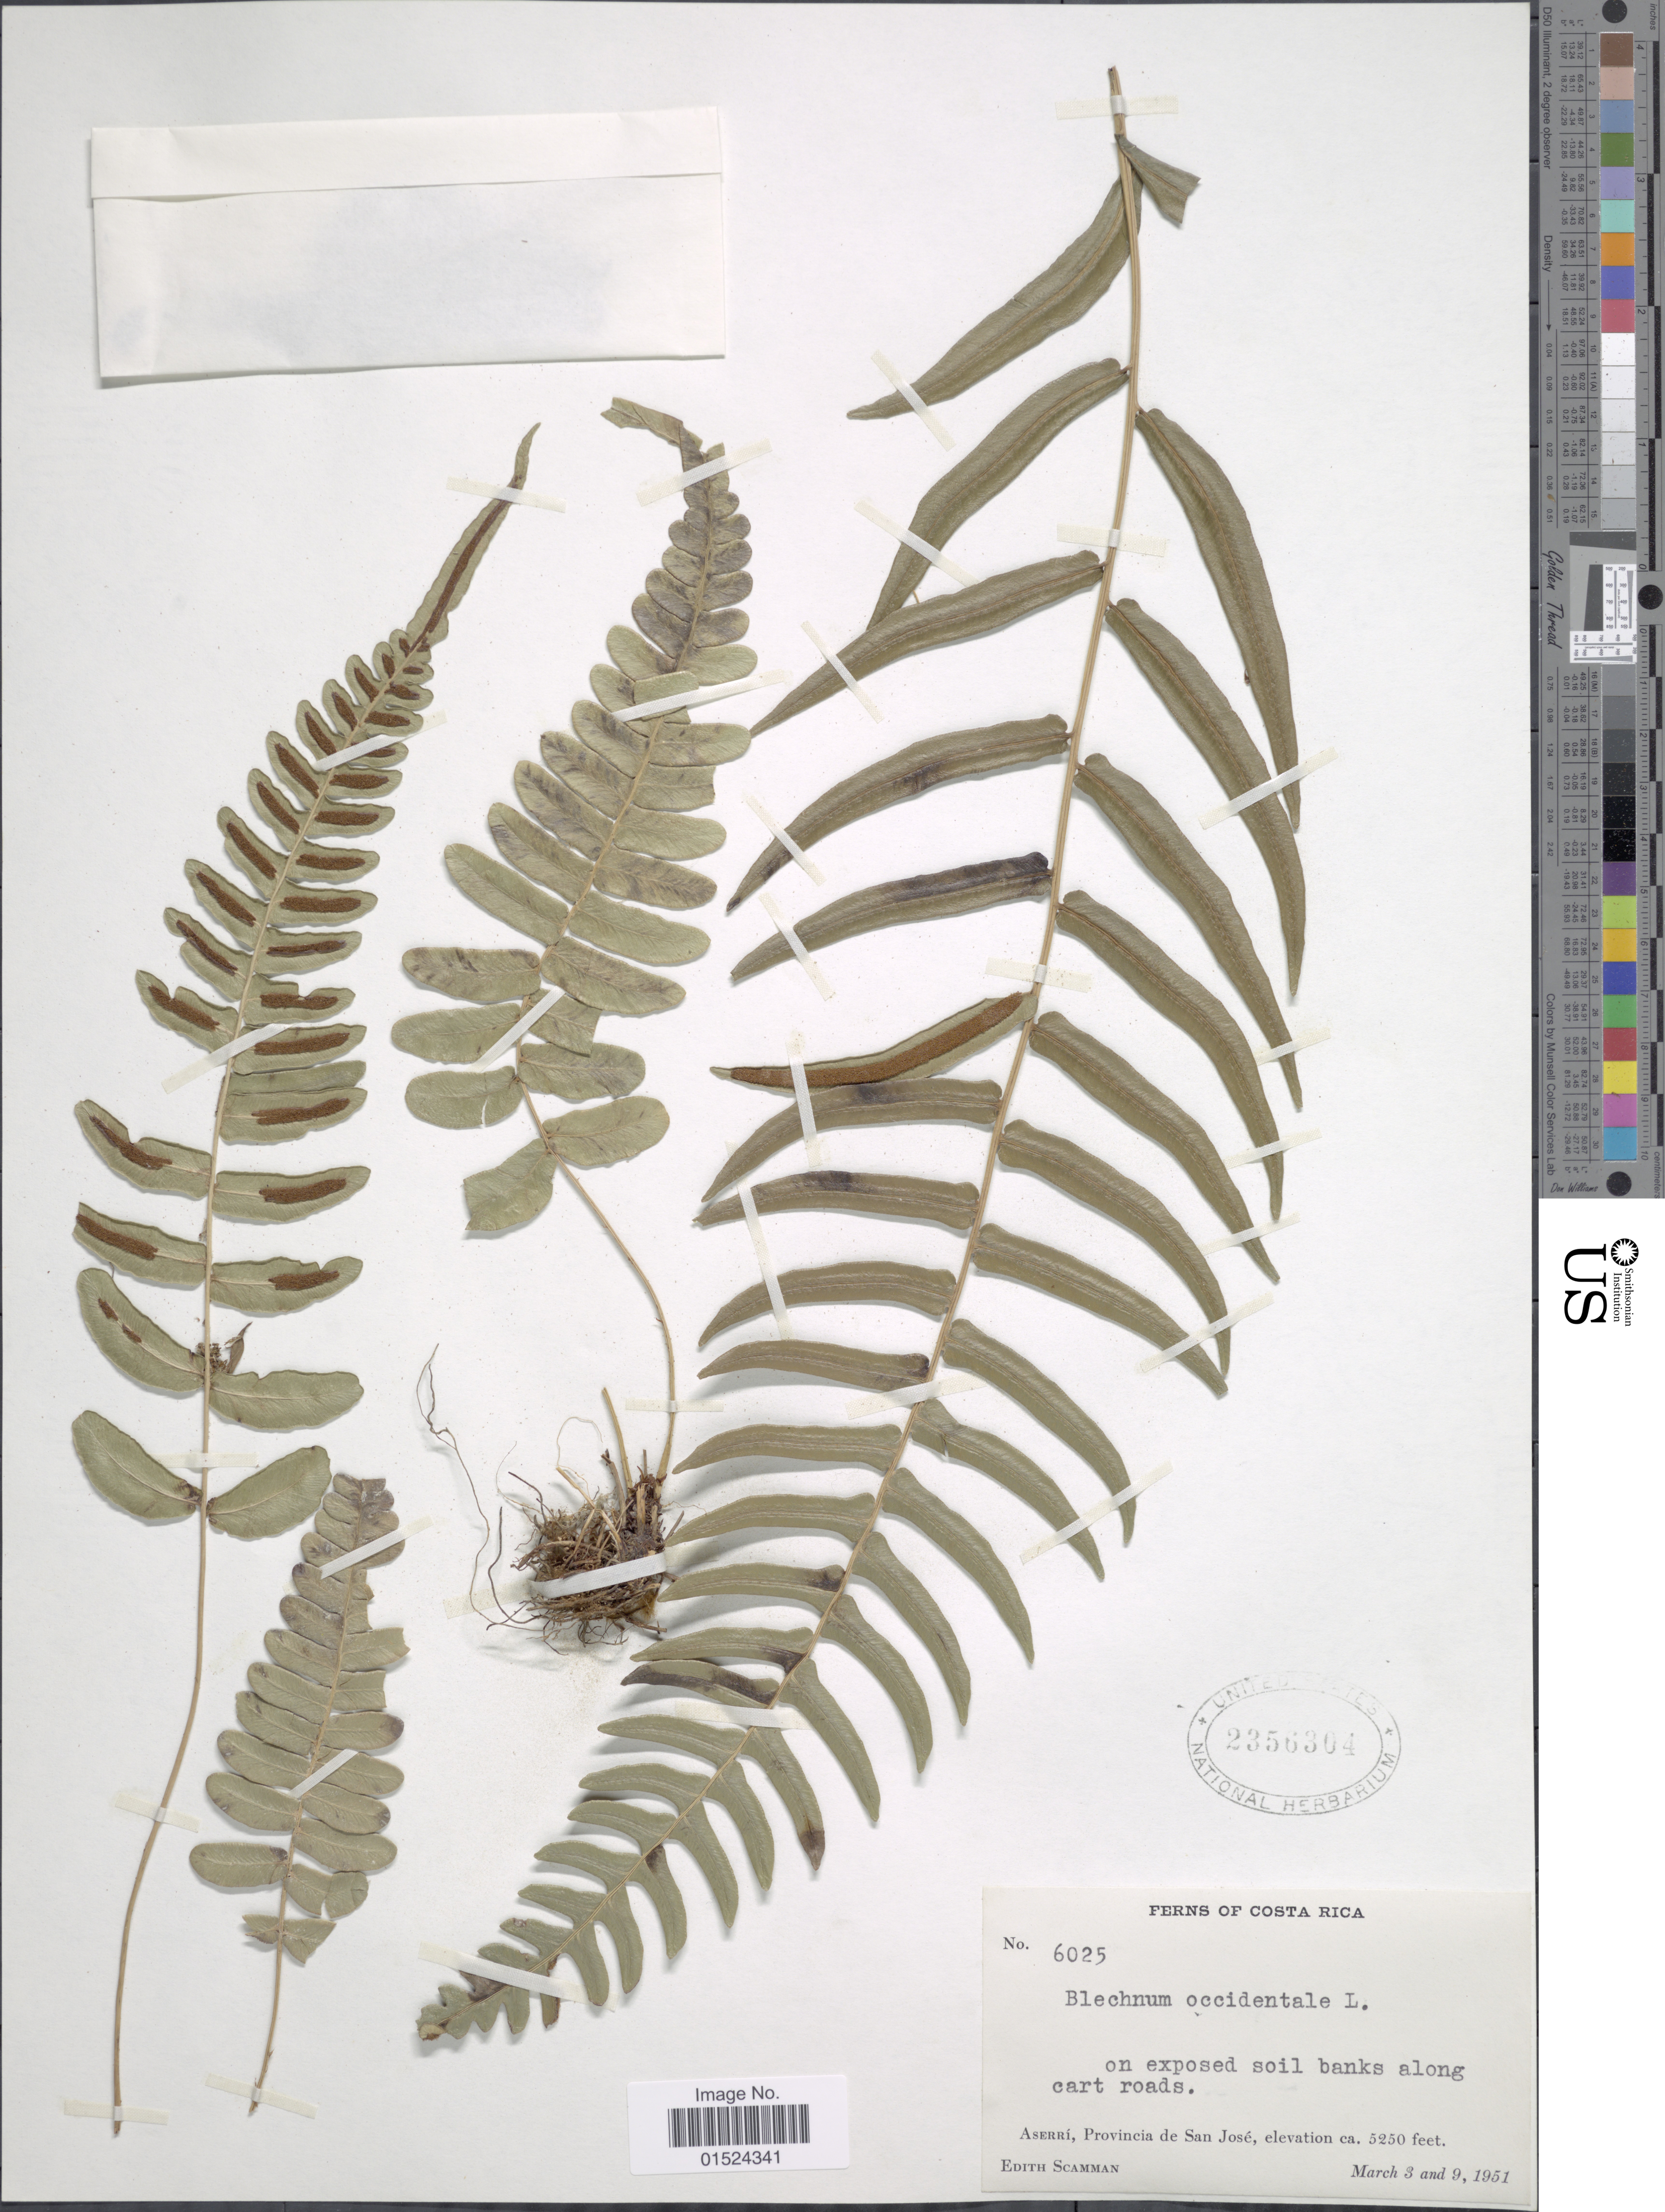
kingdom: Plantae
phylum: Tracheophyta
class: Polypodiopsida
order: Polypodiales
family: Blechnaceae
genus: Blechnum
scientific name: Blechnum occidentale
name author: L.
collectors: E. Scamman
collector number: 6025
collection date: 1951-03-03/1951-03-09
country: Costa Rica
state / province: San José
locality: Aserrí, on exposed soil banks along cart roads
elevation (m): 1600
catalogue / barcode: US 2356304